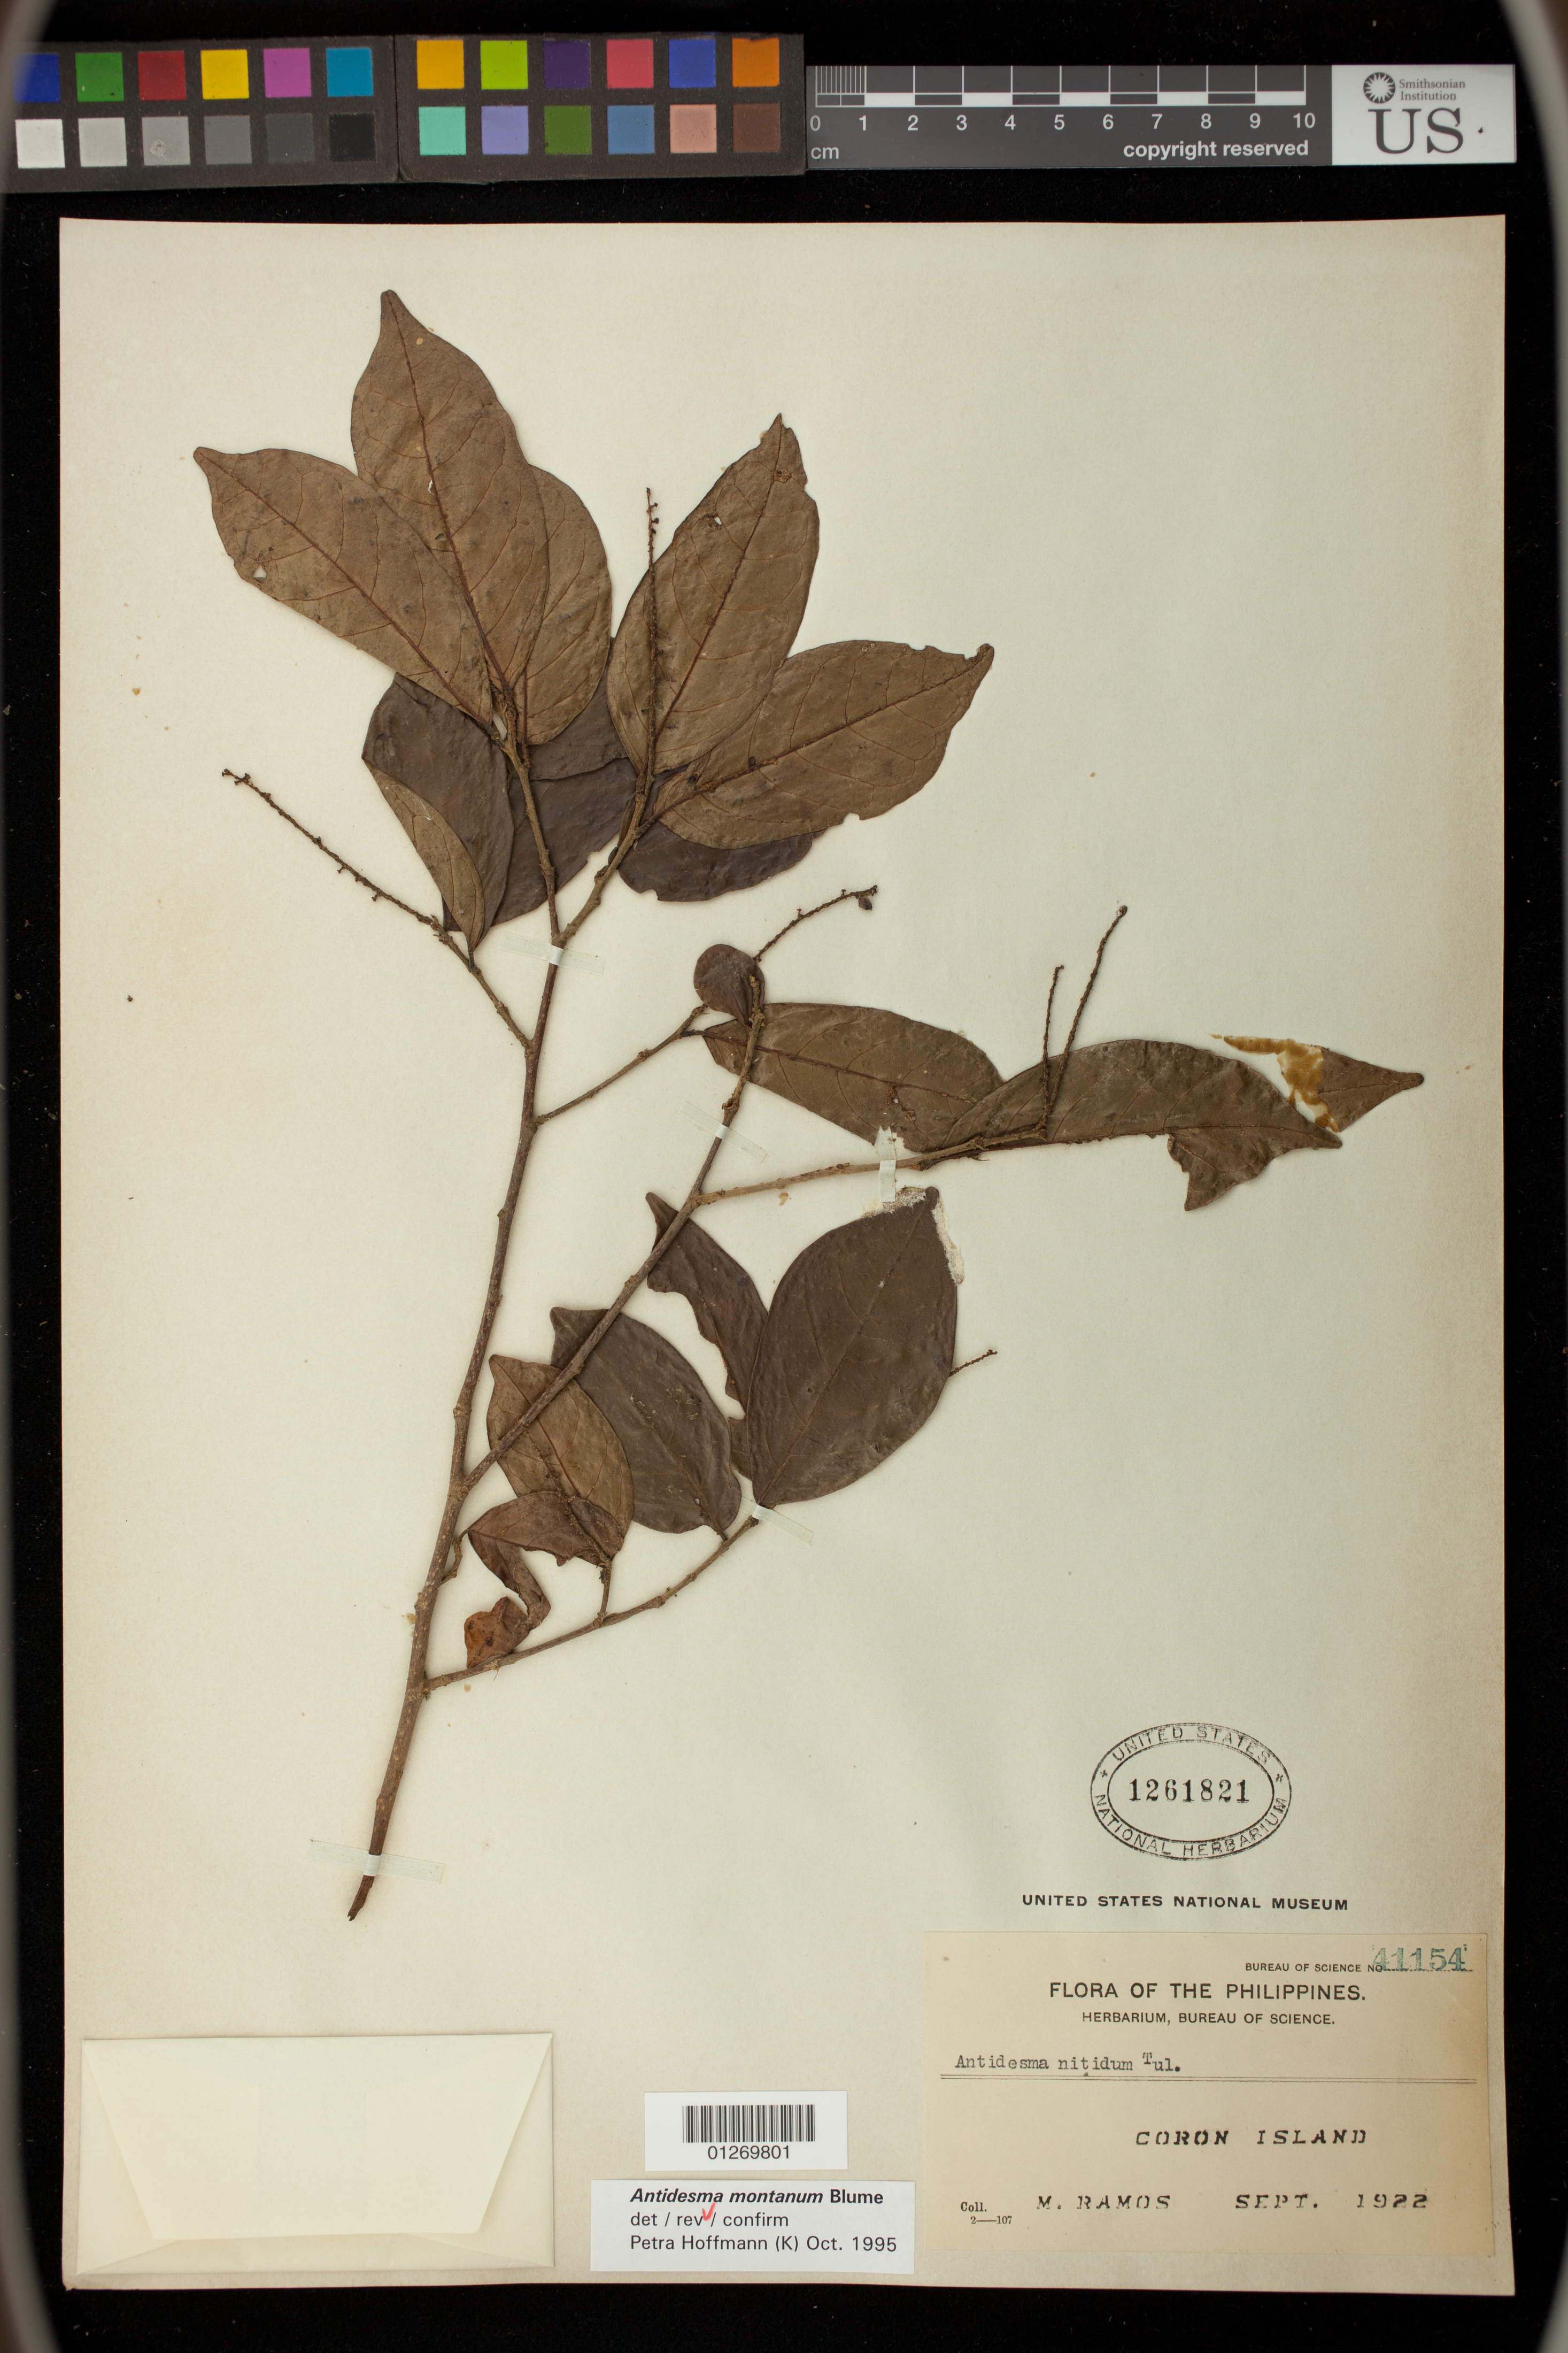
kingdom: Plantae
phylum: Tracheophyta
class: Magnoliopsida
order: Malpighiales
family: Phyllanthaceae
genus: Antidesma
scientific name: Antidesma montanum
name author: Blume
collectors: M. Ramos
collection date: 1922-09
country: Philippines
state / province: Mimaropa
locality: Coron Island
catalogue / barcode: US 1261821